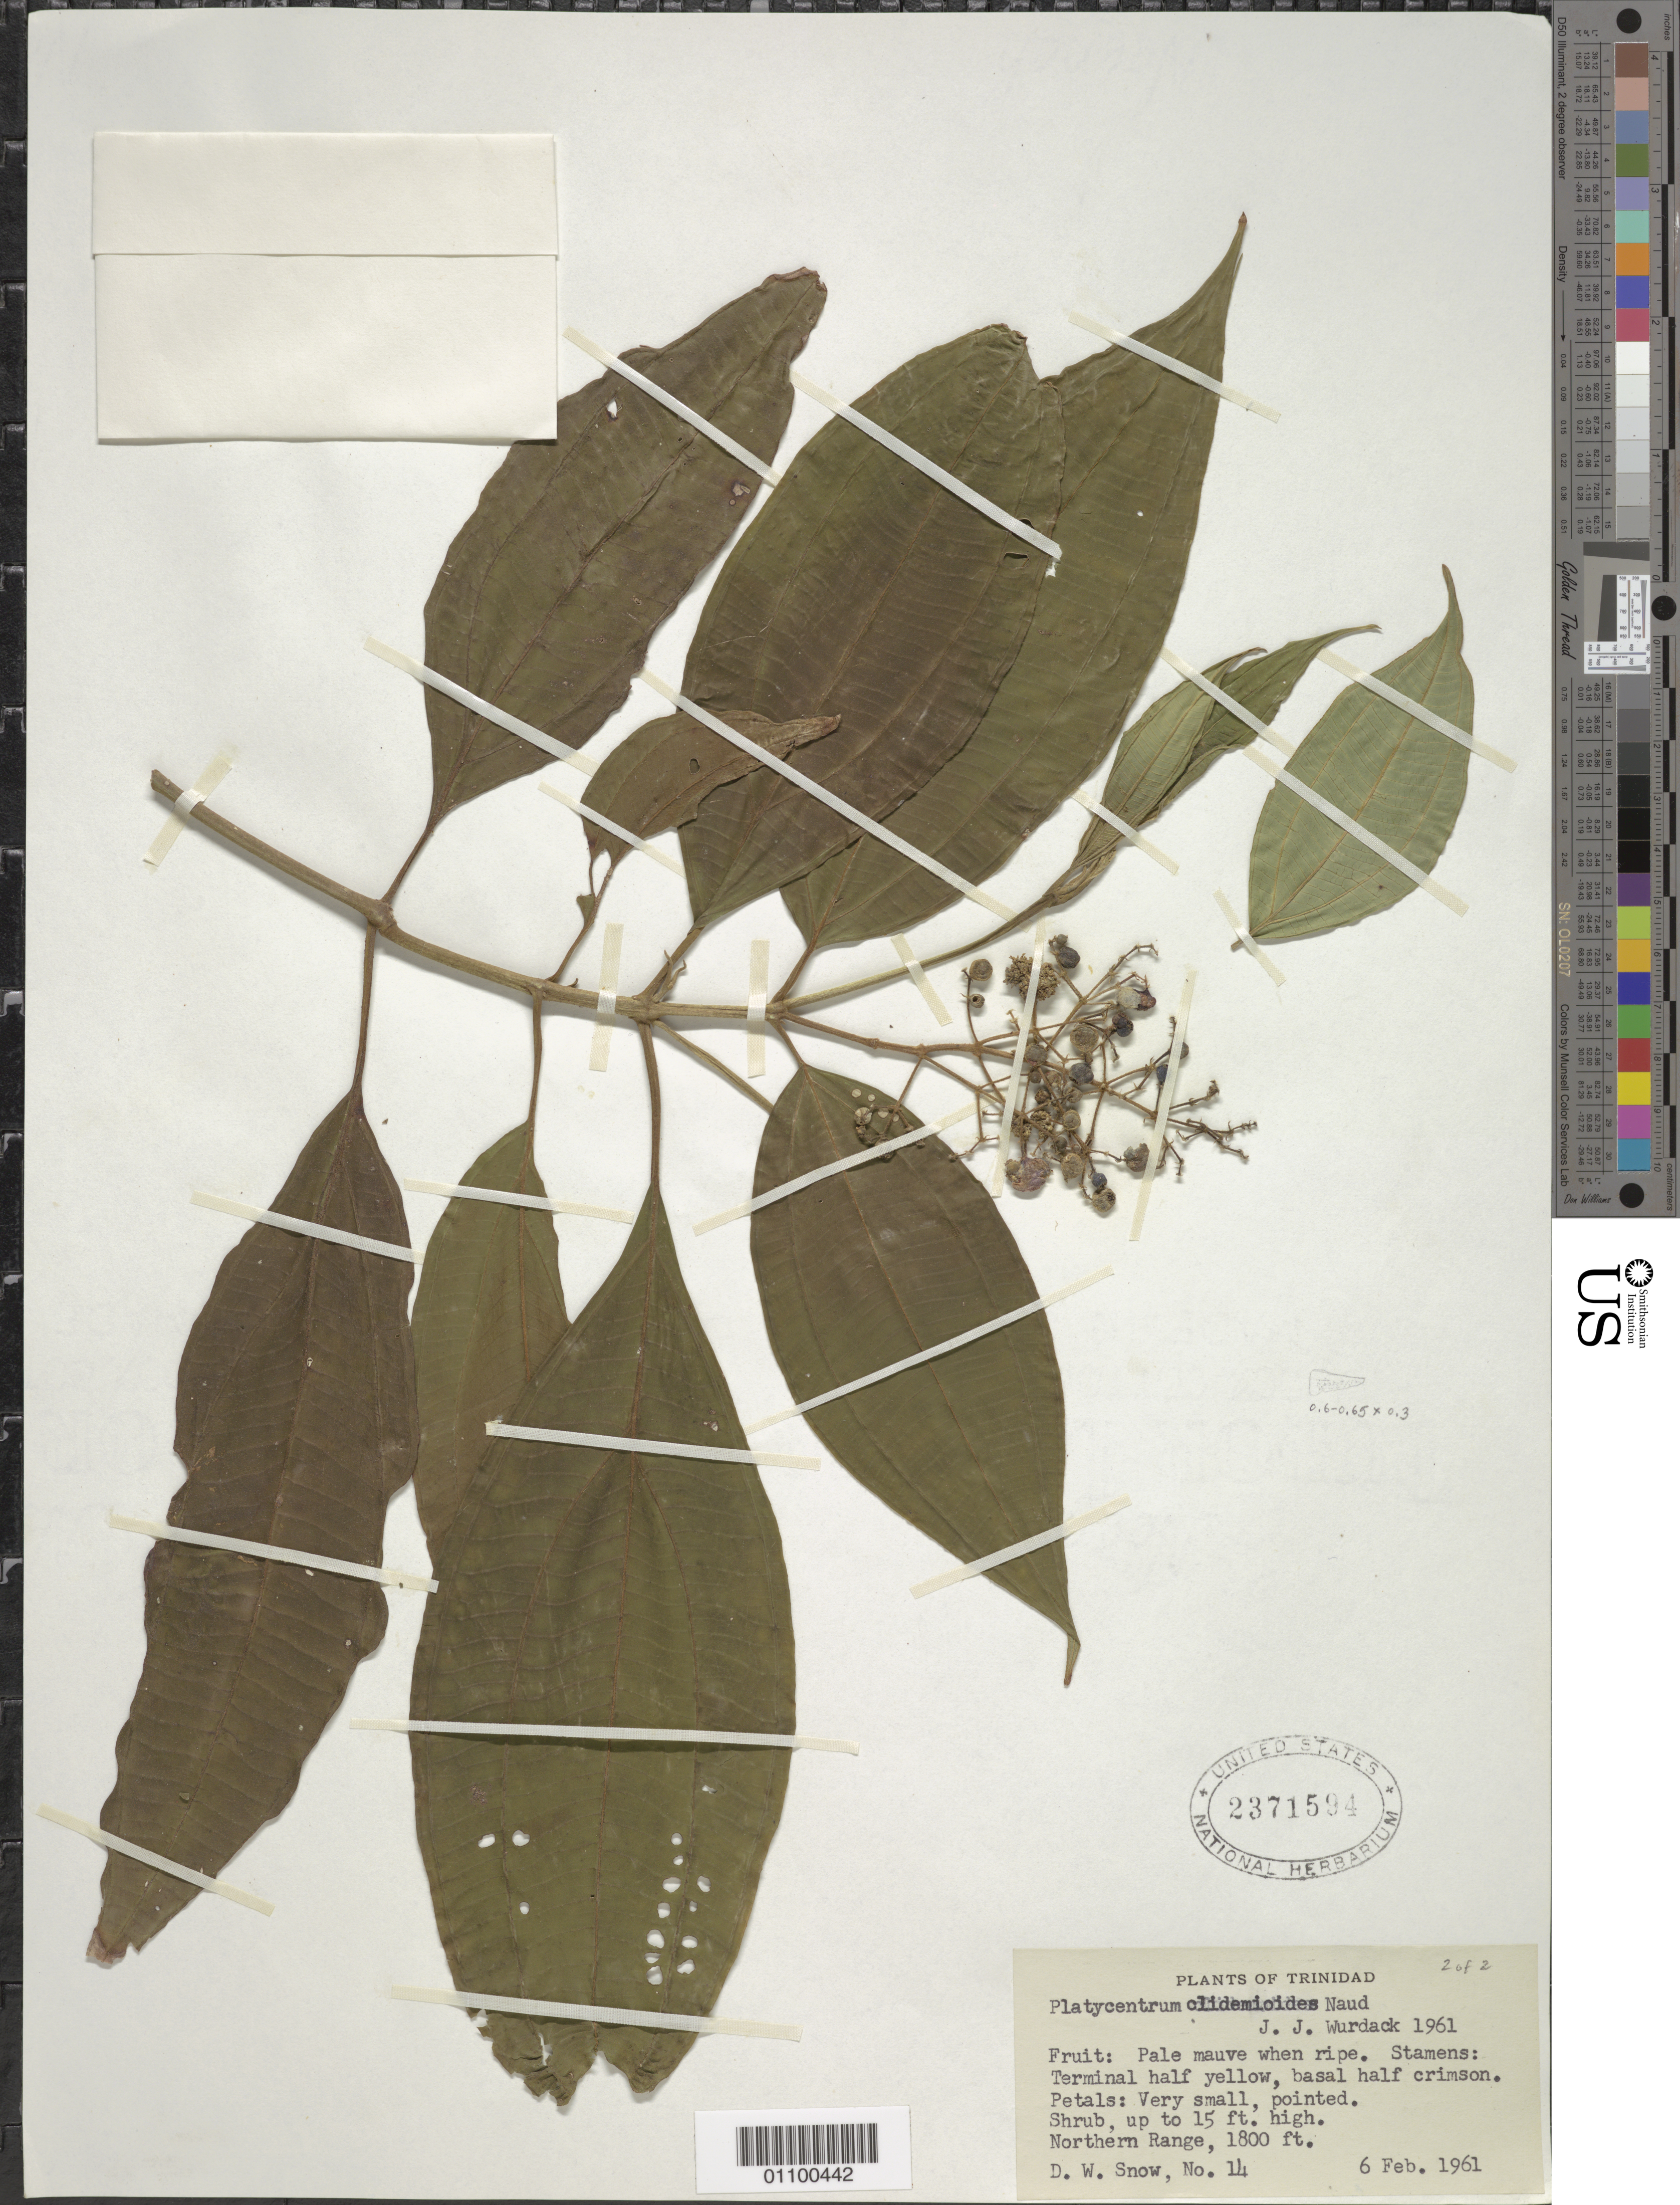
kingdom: Plantae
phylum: Tracheophyta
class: Magnoliopsida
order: Myrtales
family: Melastomataceae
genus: Platycentrum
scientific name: Platycentrum clidemioides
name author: Naudin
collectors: D. Snow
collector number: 14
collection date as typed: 06 Feb 1961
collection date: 1961-02-06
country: Trinidad and Tobago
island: Trinidad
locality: N Range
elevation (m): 549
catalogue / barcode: US 2371594